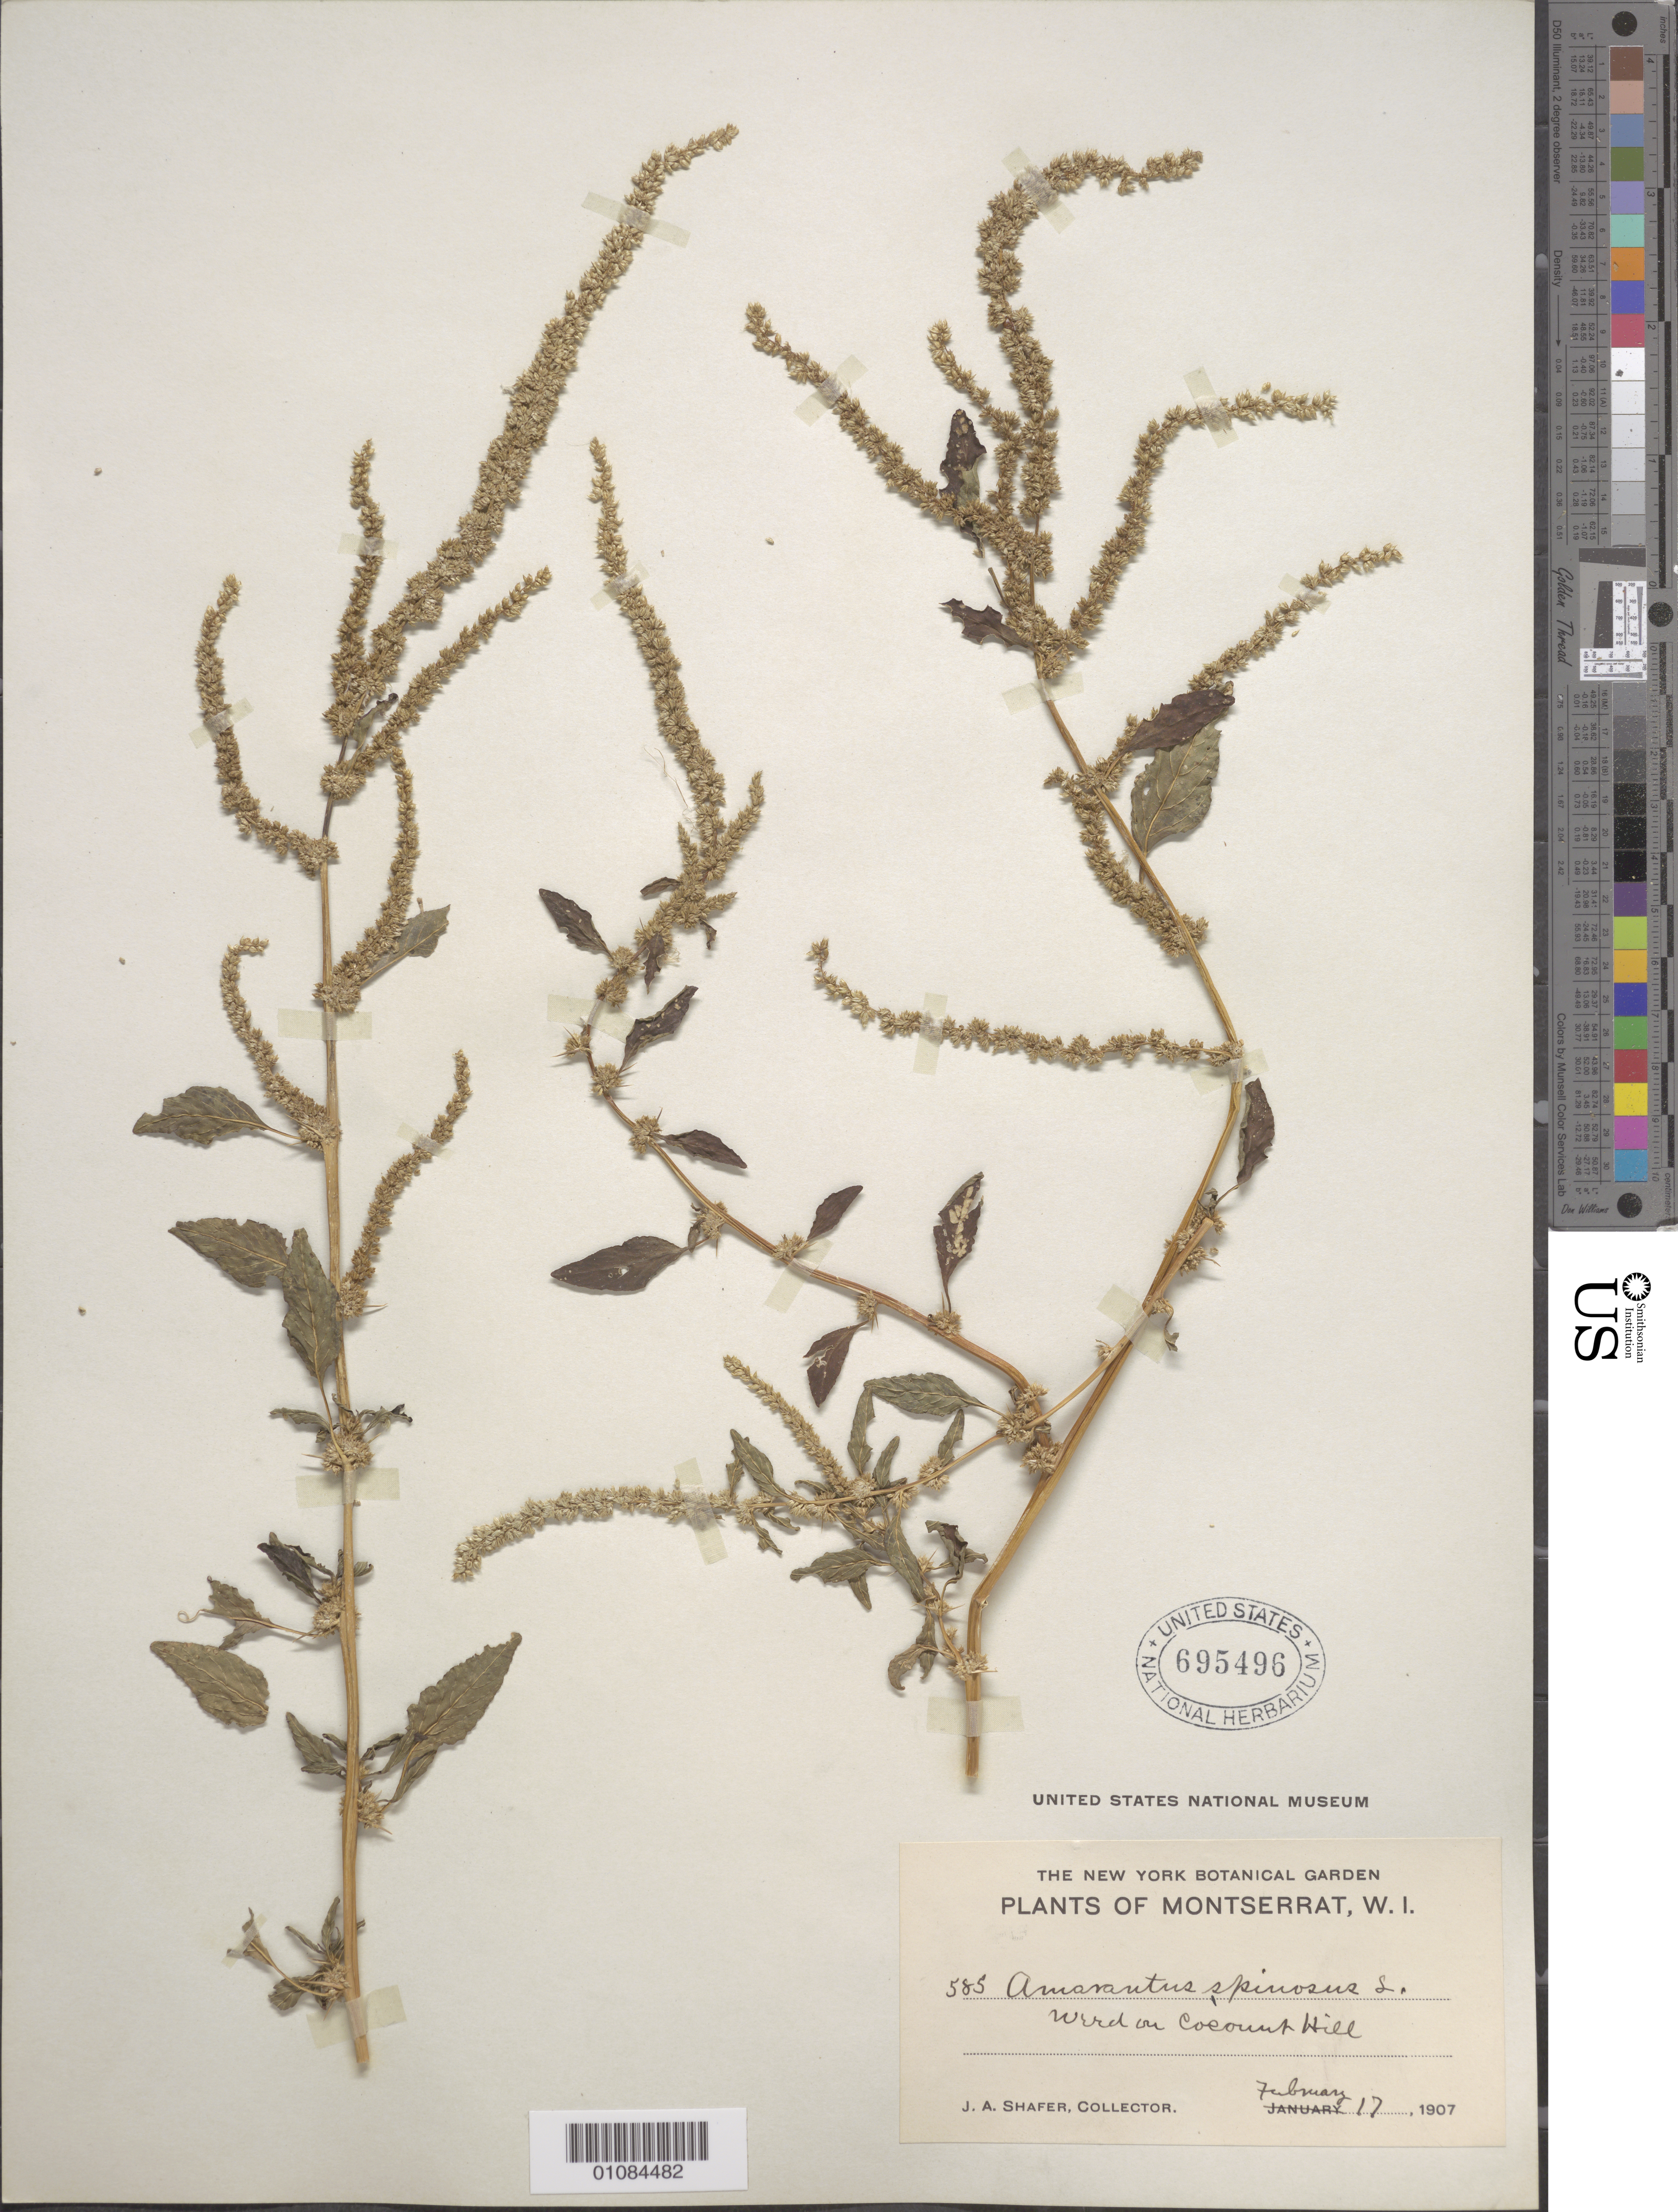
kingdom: Plantae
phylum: Tracheophyta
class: Magnoliopsida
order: Caryophyllales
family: Amaranthaceae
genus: Amaranthus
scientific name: Amaranthus spinosus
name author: L.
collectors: J. A. Shafer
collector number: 585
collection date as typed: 17 Feb 1907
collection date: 1907-02-17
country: Montserrat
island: Montserrat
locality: Coconut HIll.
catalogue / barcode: US 695496